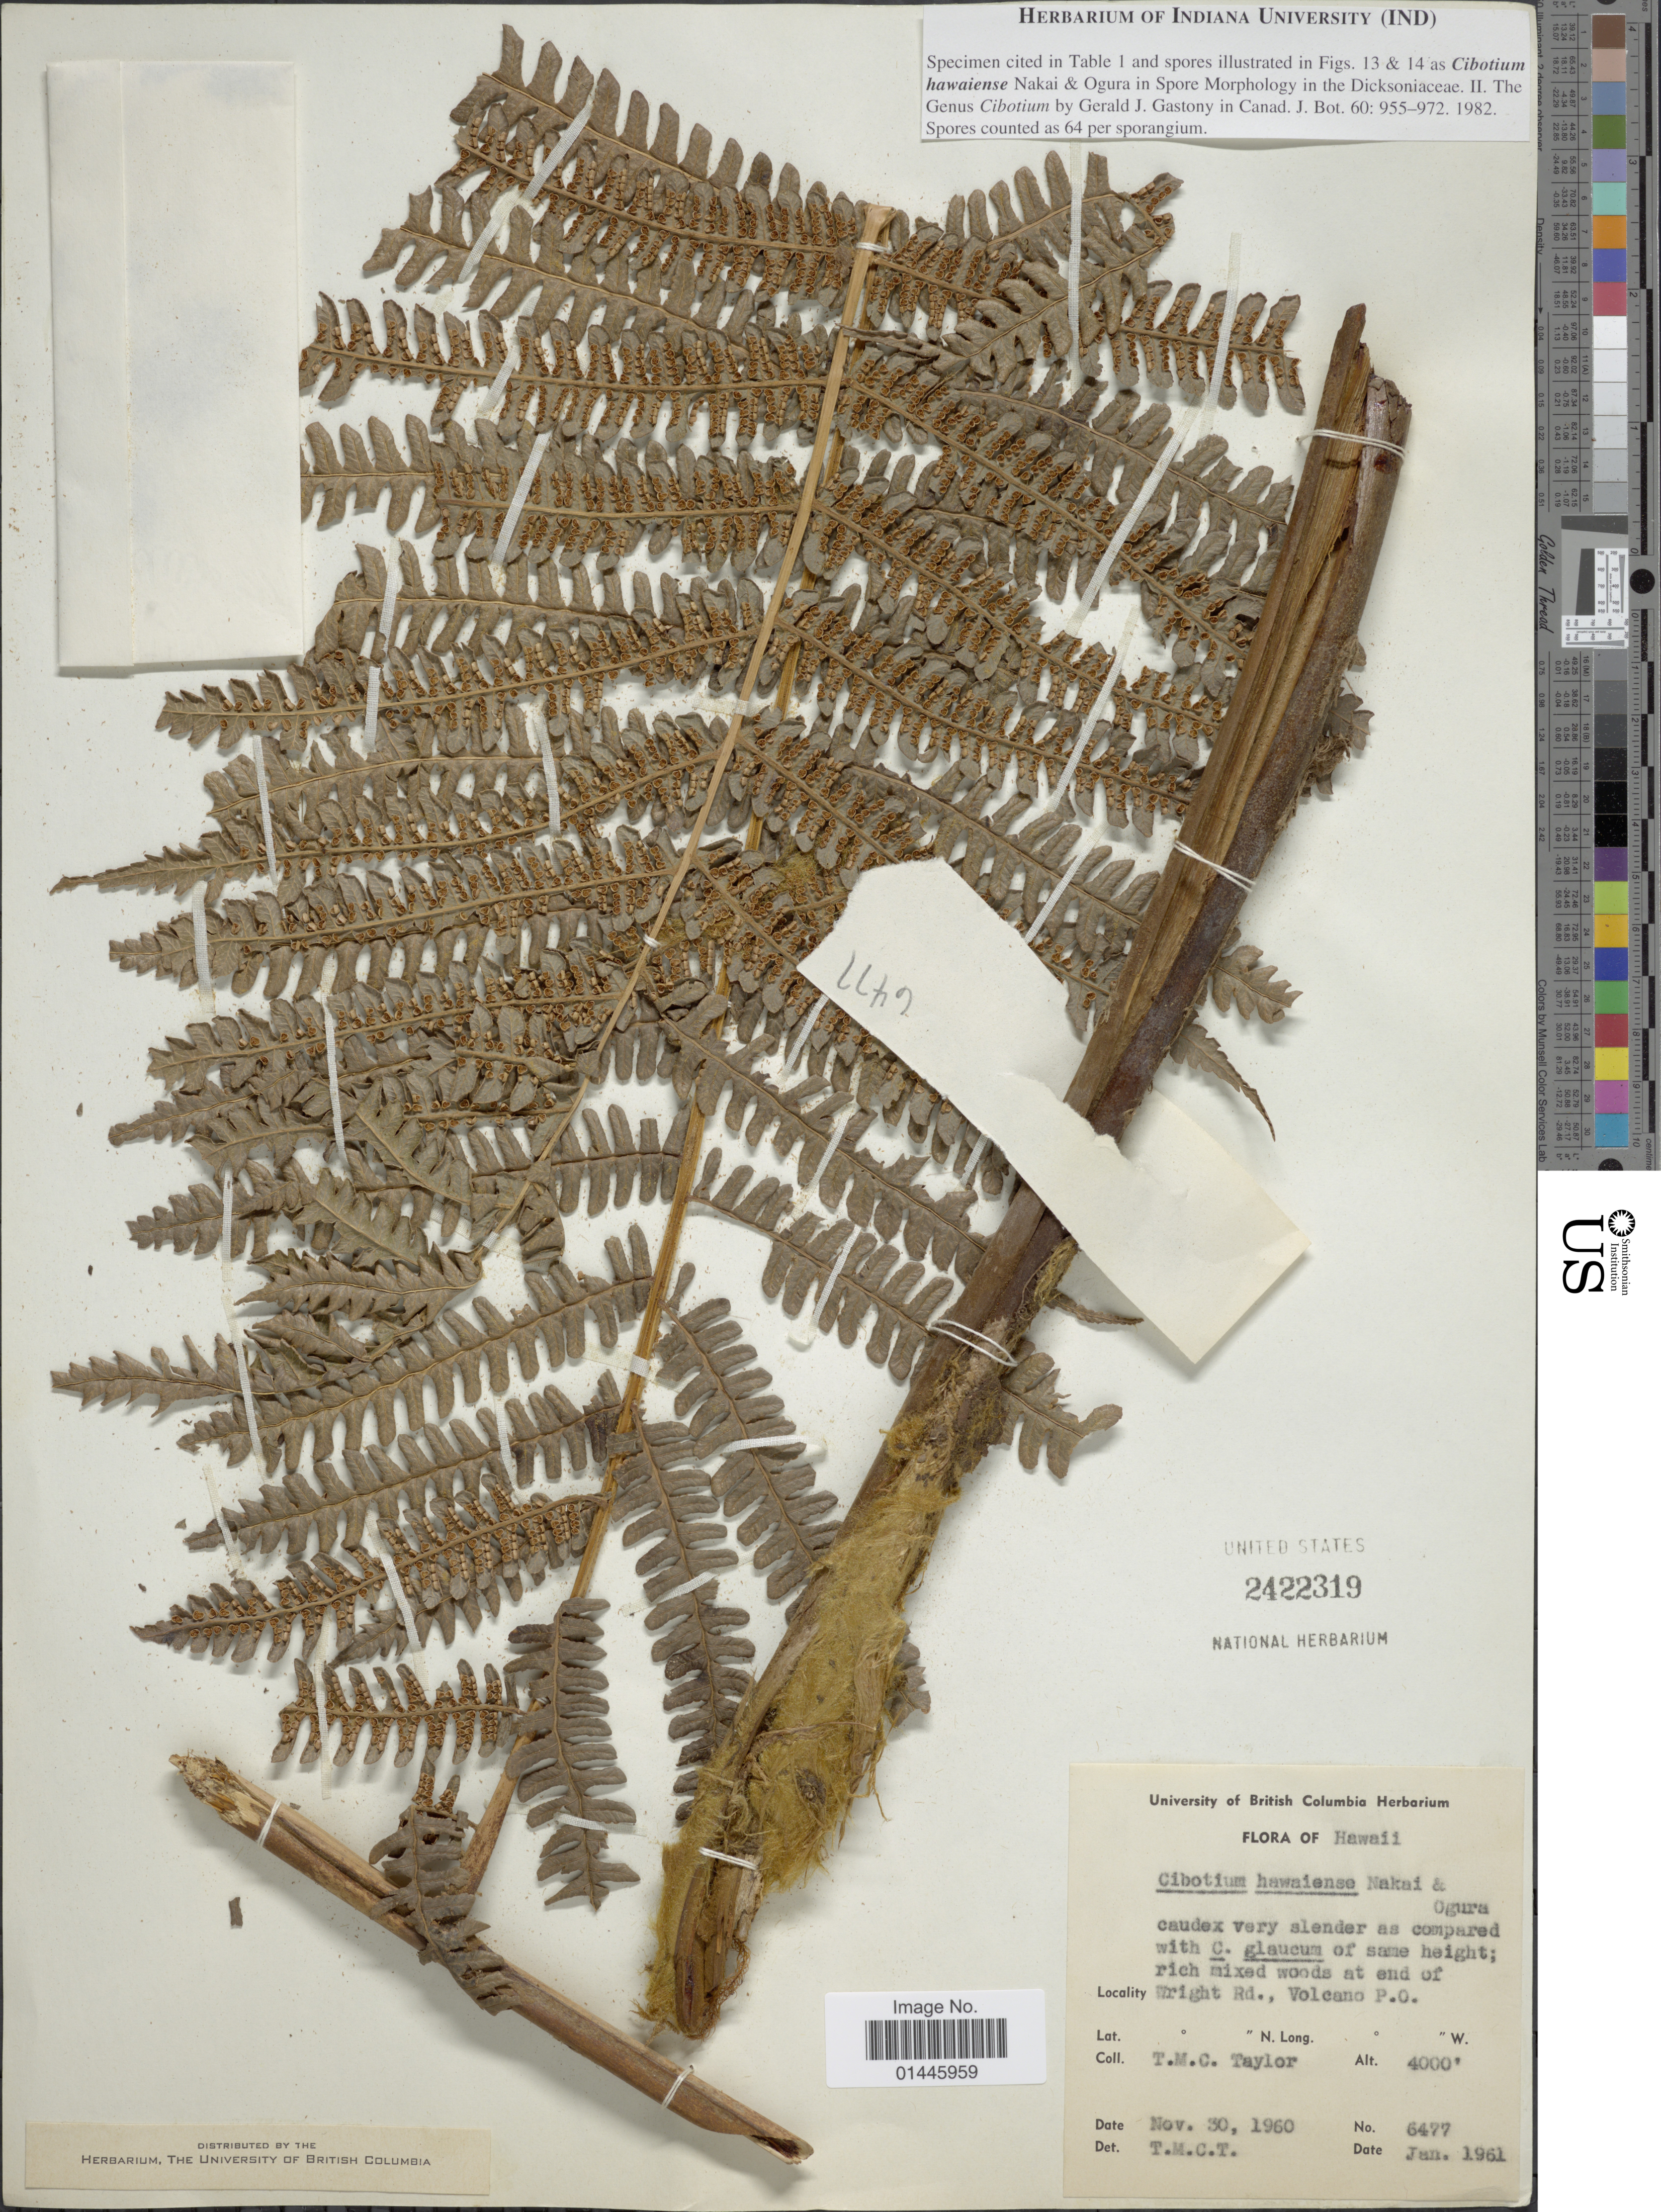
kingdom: Plantae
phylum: Tracheophyta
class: Polypodiopsida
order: Cyatheales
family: Cibotiaceae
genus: Cibotium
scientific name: Cibotium chamissoi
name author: Kaulf.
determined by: Wagner, W. L., (BOT), Smithsonian Institution - National Museum of Natural History (UNITED STATES)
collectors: T. M. C. Taylor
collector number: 6477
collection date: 1960-11-30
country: United States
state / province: Hawaii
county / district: Hawaii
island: Hawaii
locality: Wright Rd., Volcano P.O.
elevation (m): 1219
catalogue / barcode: US 2422319